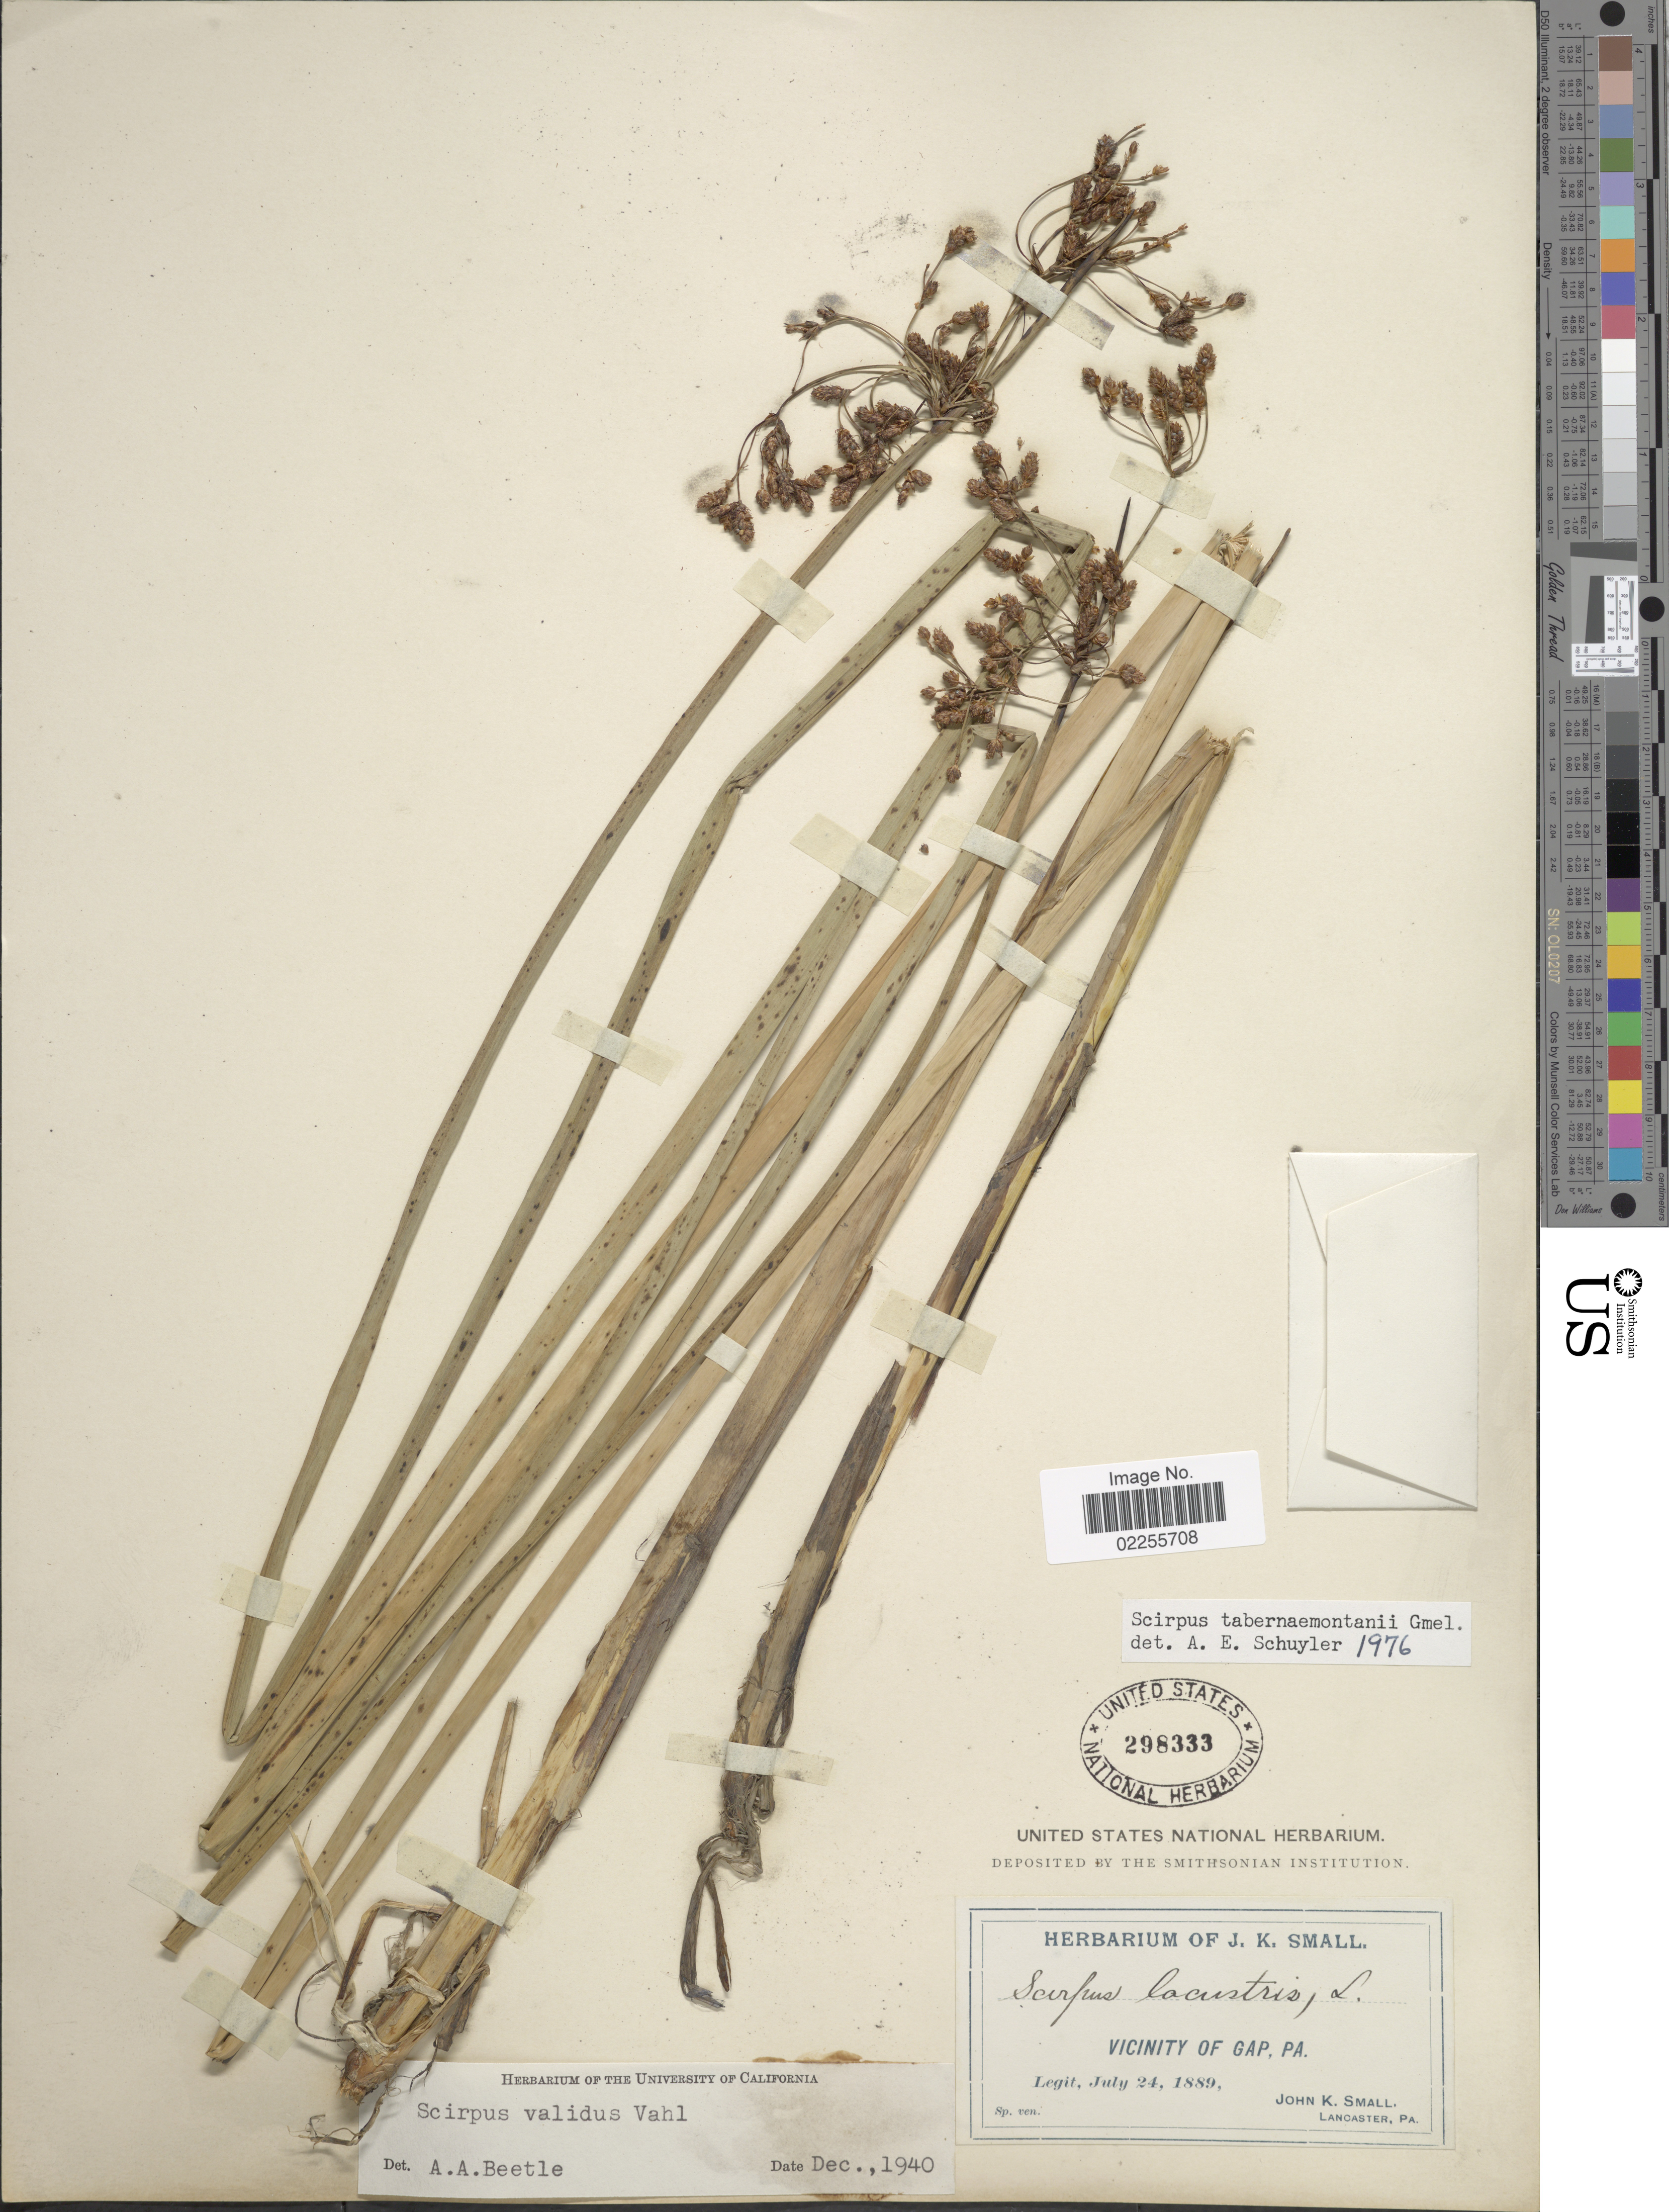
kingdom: Plantae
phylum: Tracheophyta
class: Liliopsida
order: Poales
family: Cyperaceae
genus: Schoenoplectus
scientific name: Schoenoplectus tabernaemontani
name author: (C.C. Gmel.) Palla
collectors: J. K. Small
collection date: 1889-07-24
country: United States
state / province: Pennsylvania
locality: Vicinity of Gap.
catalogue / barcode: US 298333